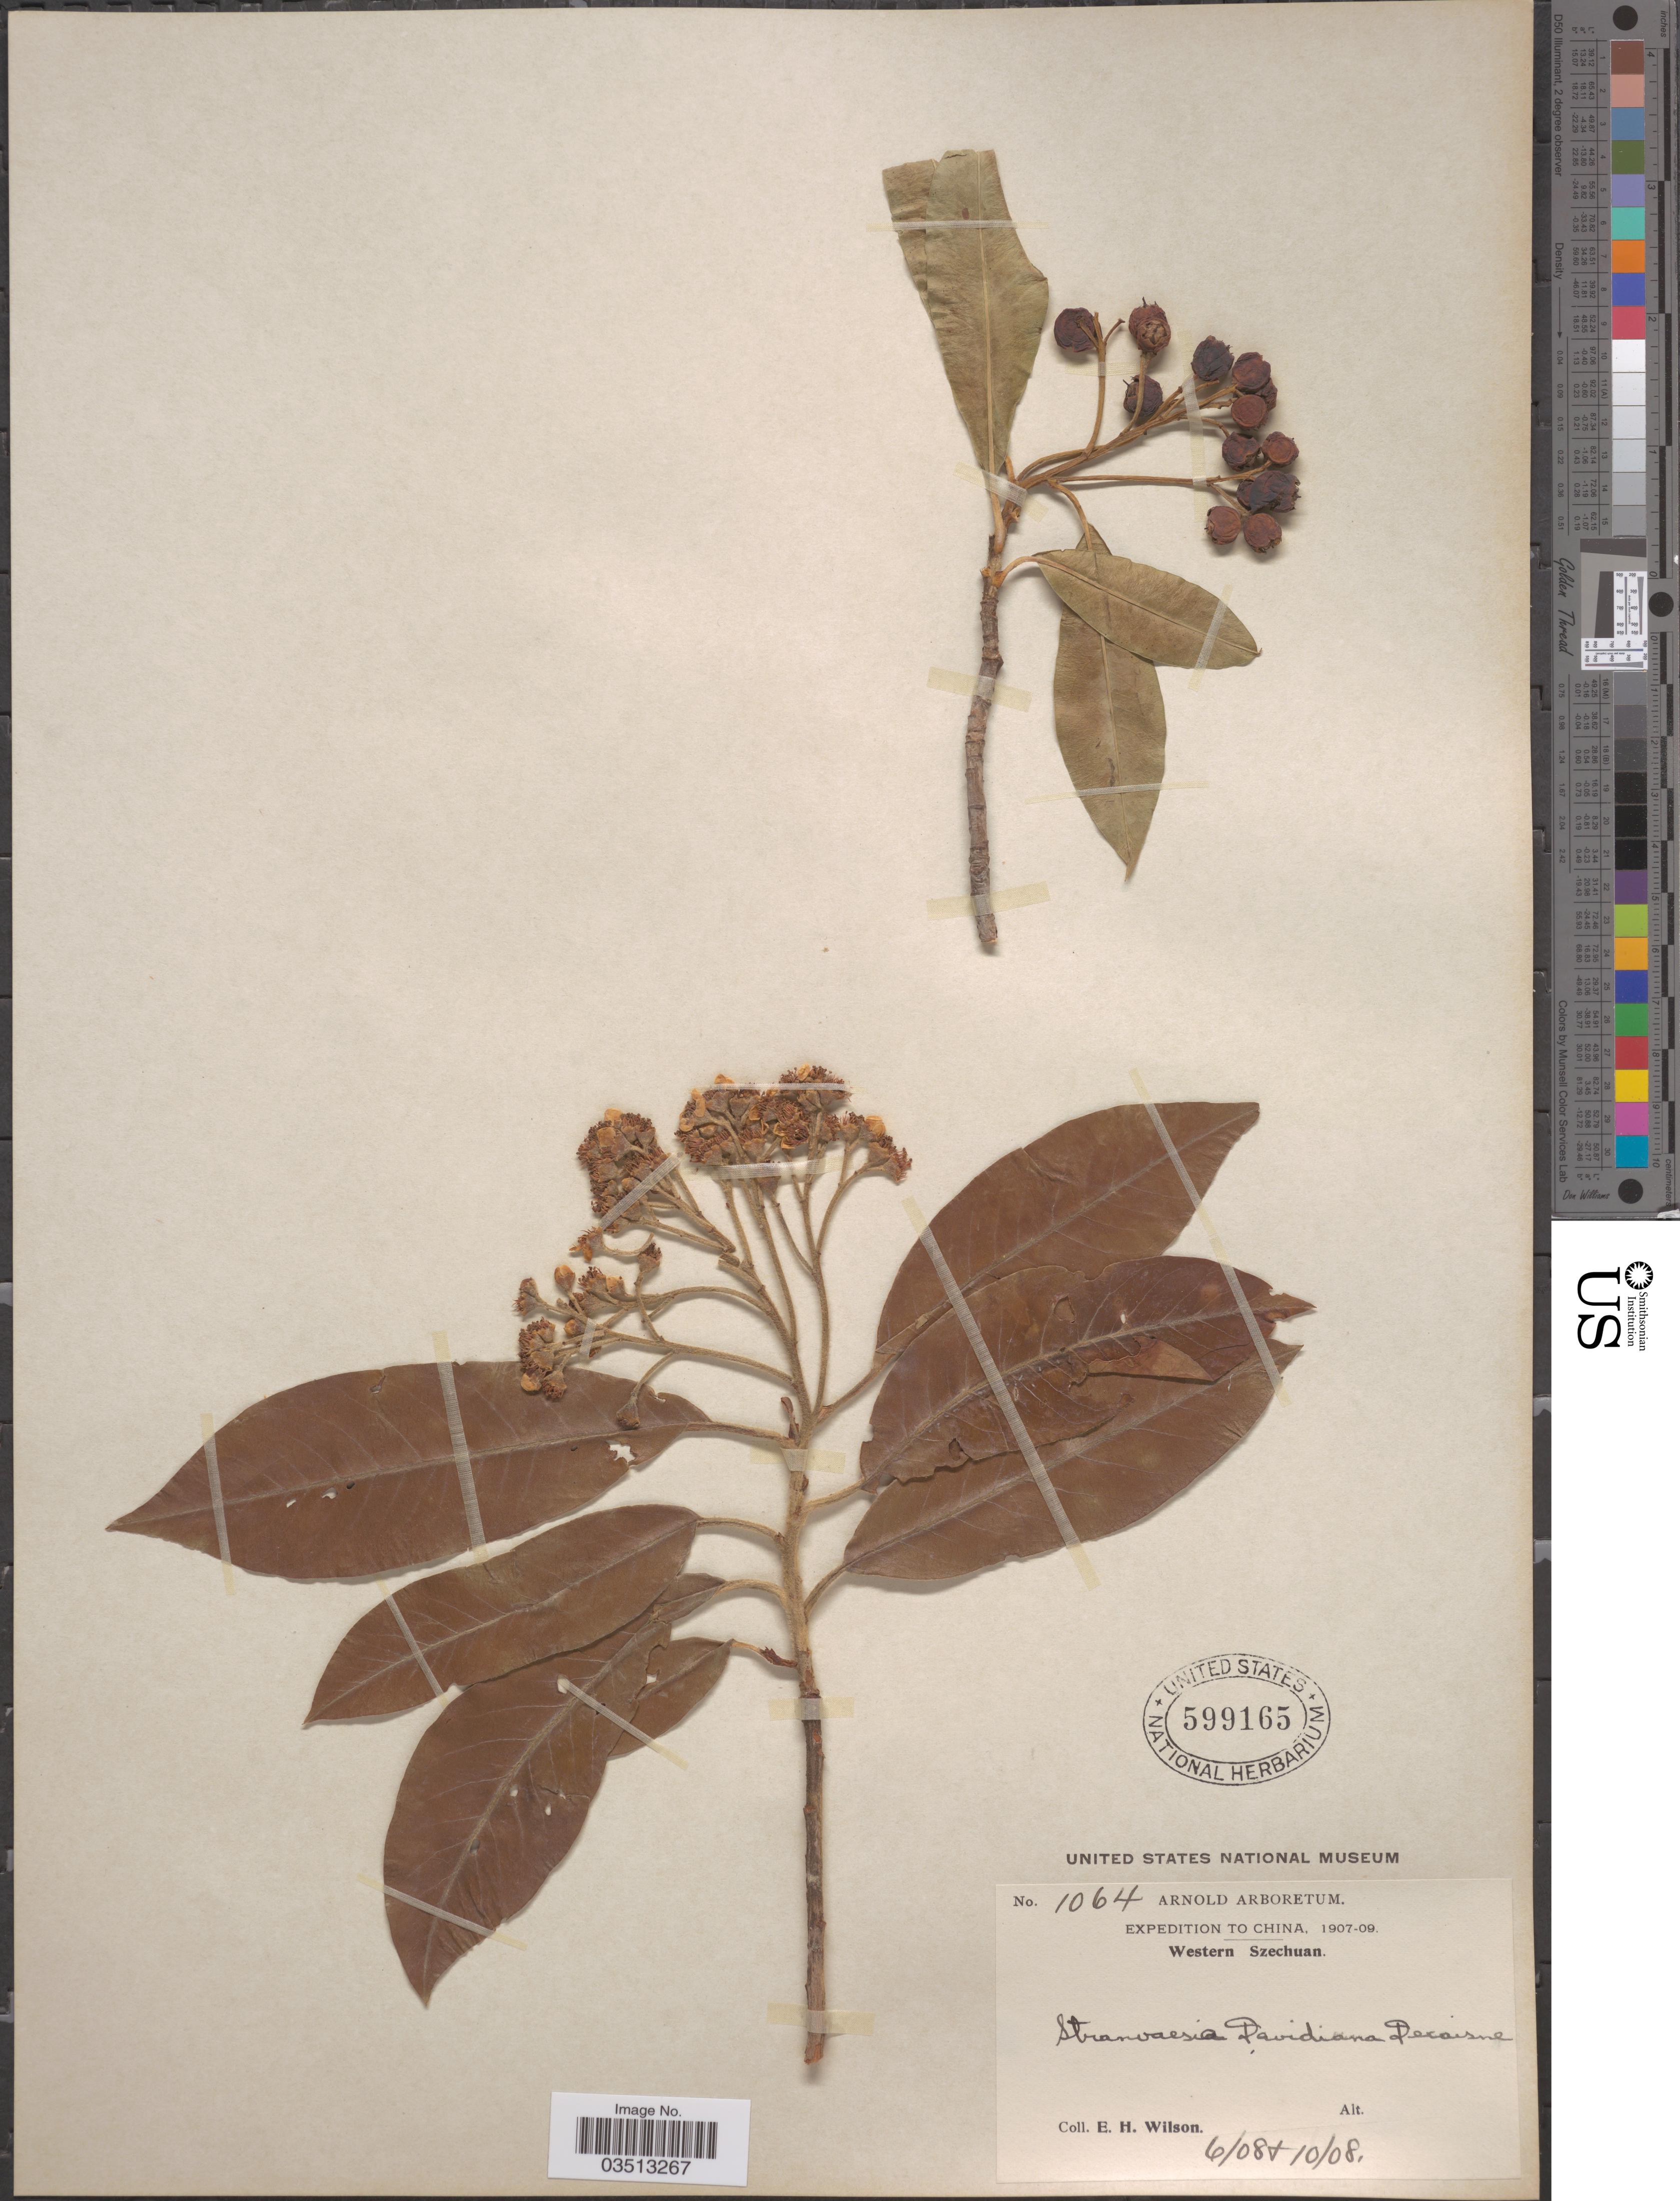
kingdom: Plantae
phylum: Tracheophyta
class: Magnoliopsida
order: Rosales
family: Rosaceae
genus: Stranvaesia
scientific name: Stranvaesia davidiana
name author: Decne.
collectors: E. Wilson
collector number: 1064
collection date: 1908-06/1908-10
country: China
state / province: Sichuan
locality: China. Western Szechuan.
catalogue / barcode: US 599165